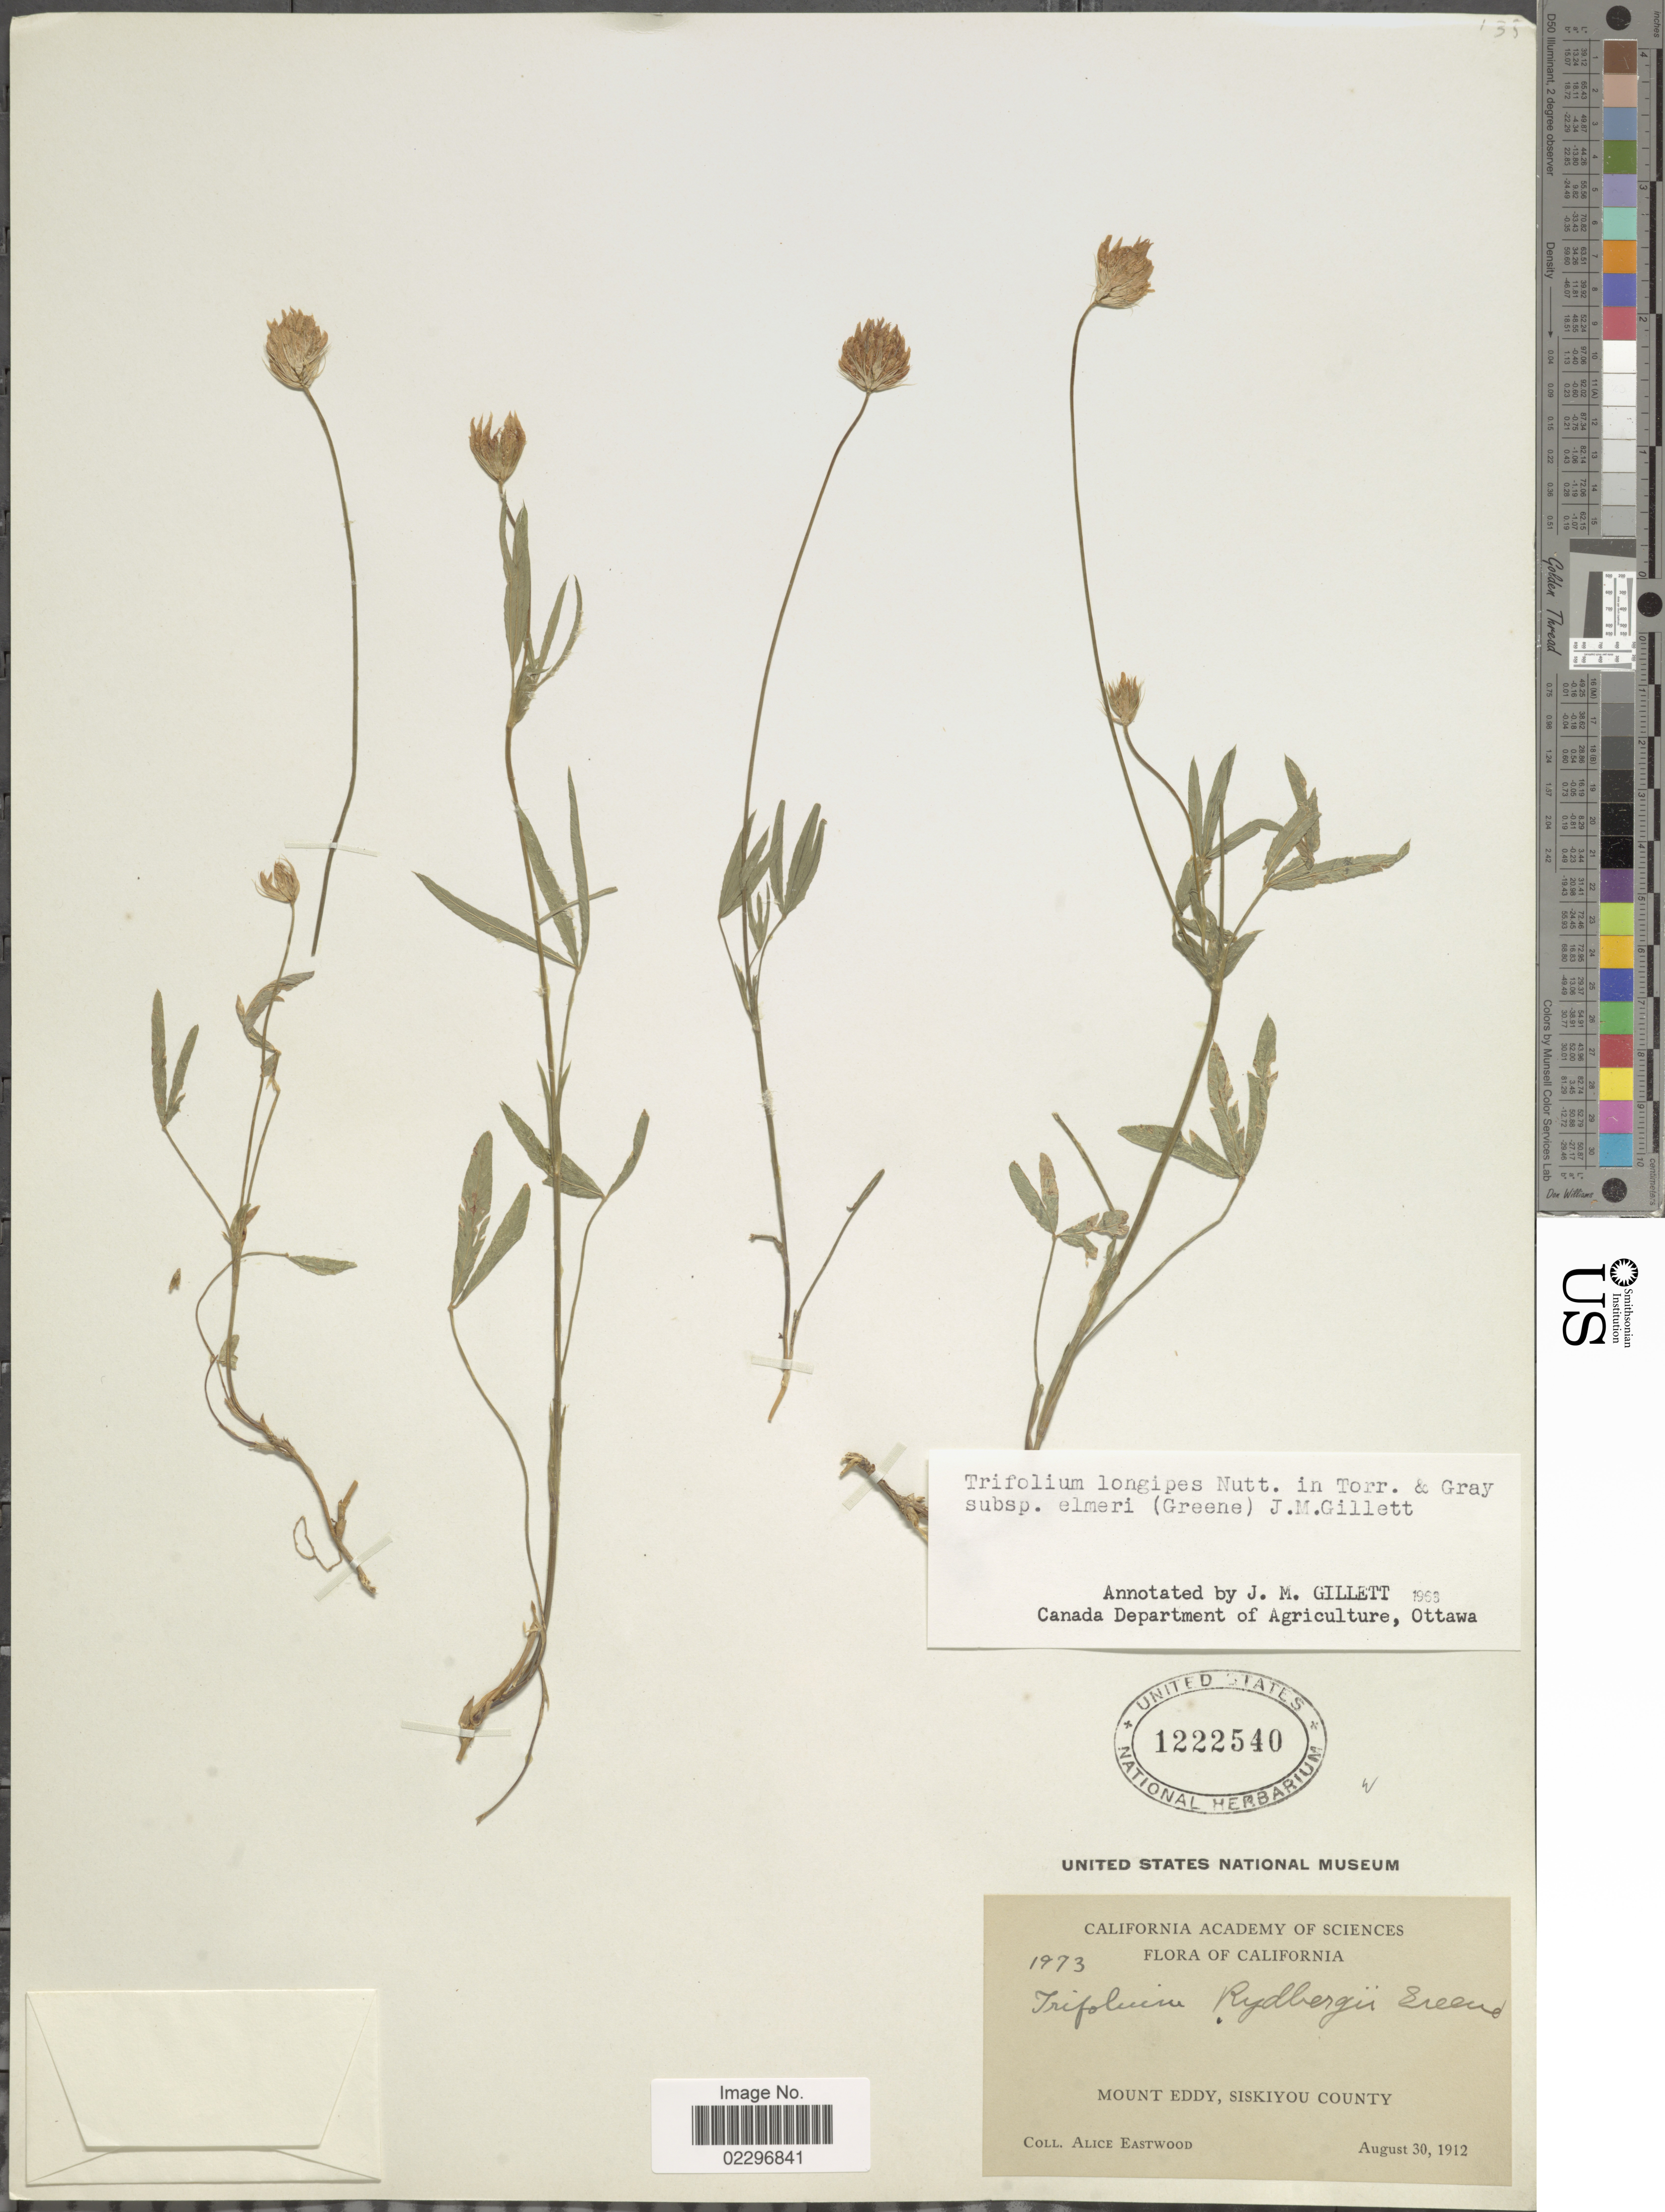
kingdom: Plantae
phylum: Tracheophyta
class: Magnoliopsida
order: Fabales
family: Fabaceae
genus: Trifolium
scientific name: Trifolium longipes subsp. elmeri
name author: (Greene) J.M. Gillett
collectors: A. Eastwood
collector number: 1973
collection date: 1912-08-30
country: United States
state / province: California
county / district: Siskiyou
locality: Mount Eddy, Siskiyou County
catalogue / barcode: US 1222540